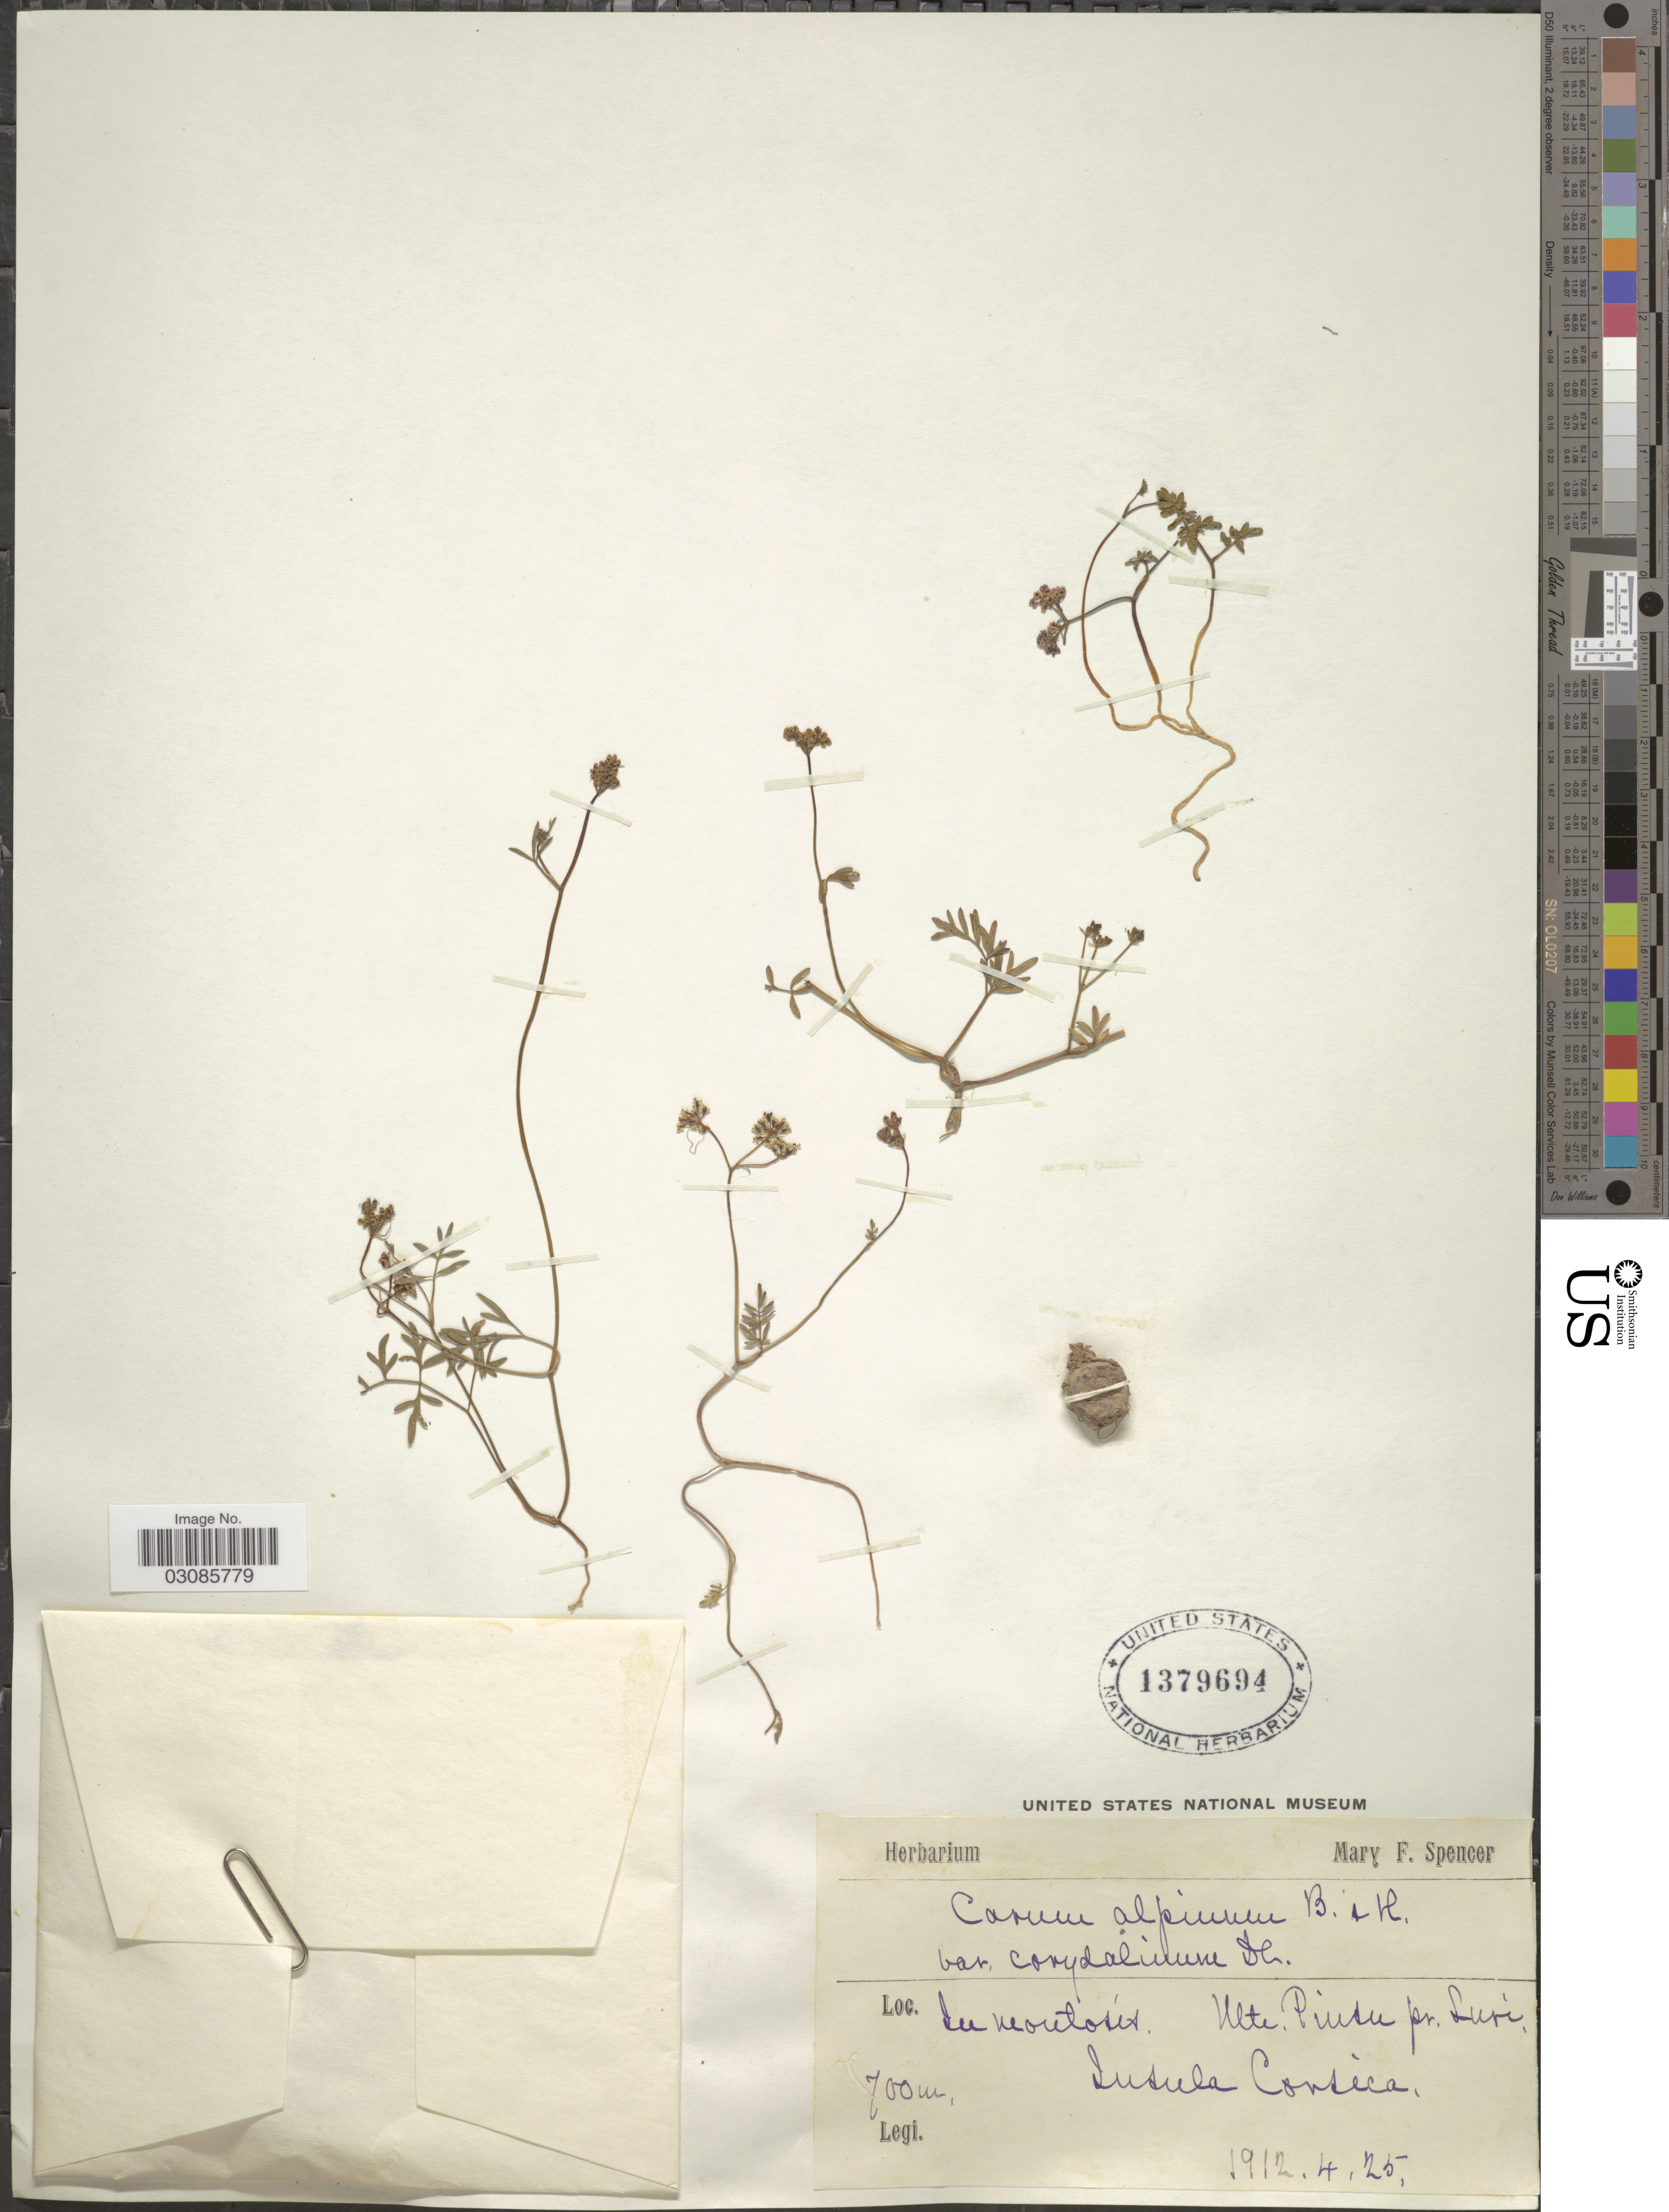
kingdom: Plantae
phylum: Tracheophyta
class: Magnoliopsida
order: Apiales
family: Apiaceae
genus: Pimpinella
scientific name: Pimpinella saxifraga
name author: L.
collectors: M. Spencer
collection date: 1912-04-25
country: France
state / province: Corsica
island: Corse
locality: In montosis Mte Pinsu pr. Luri Insula Corsica.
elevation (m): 700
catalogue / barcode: US 1379694